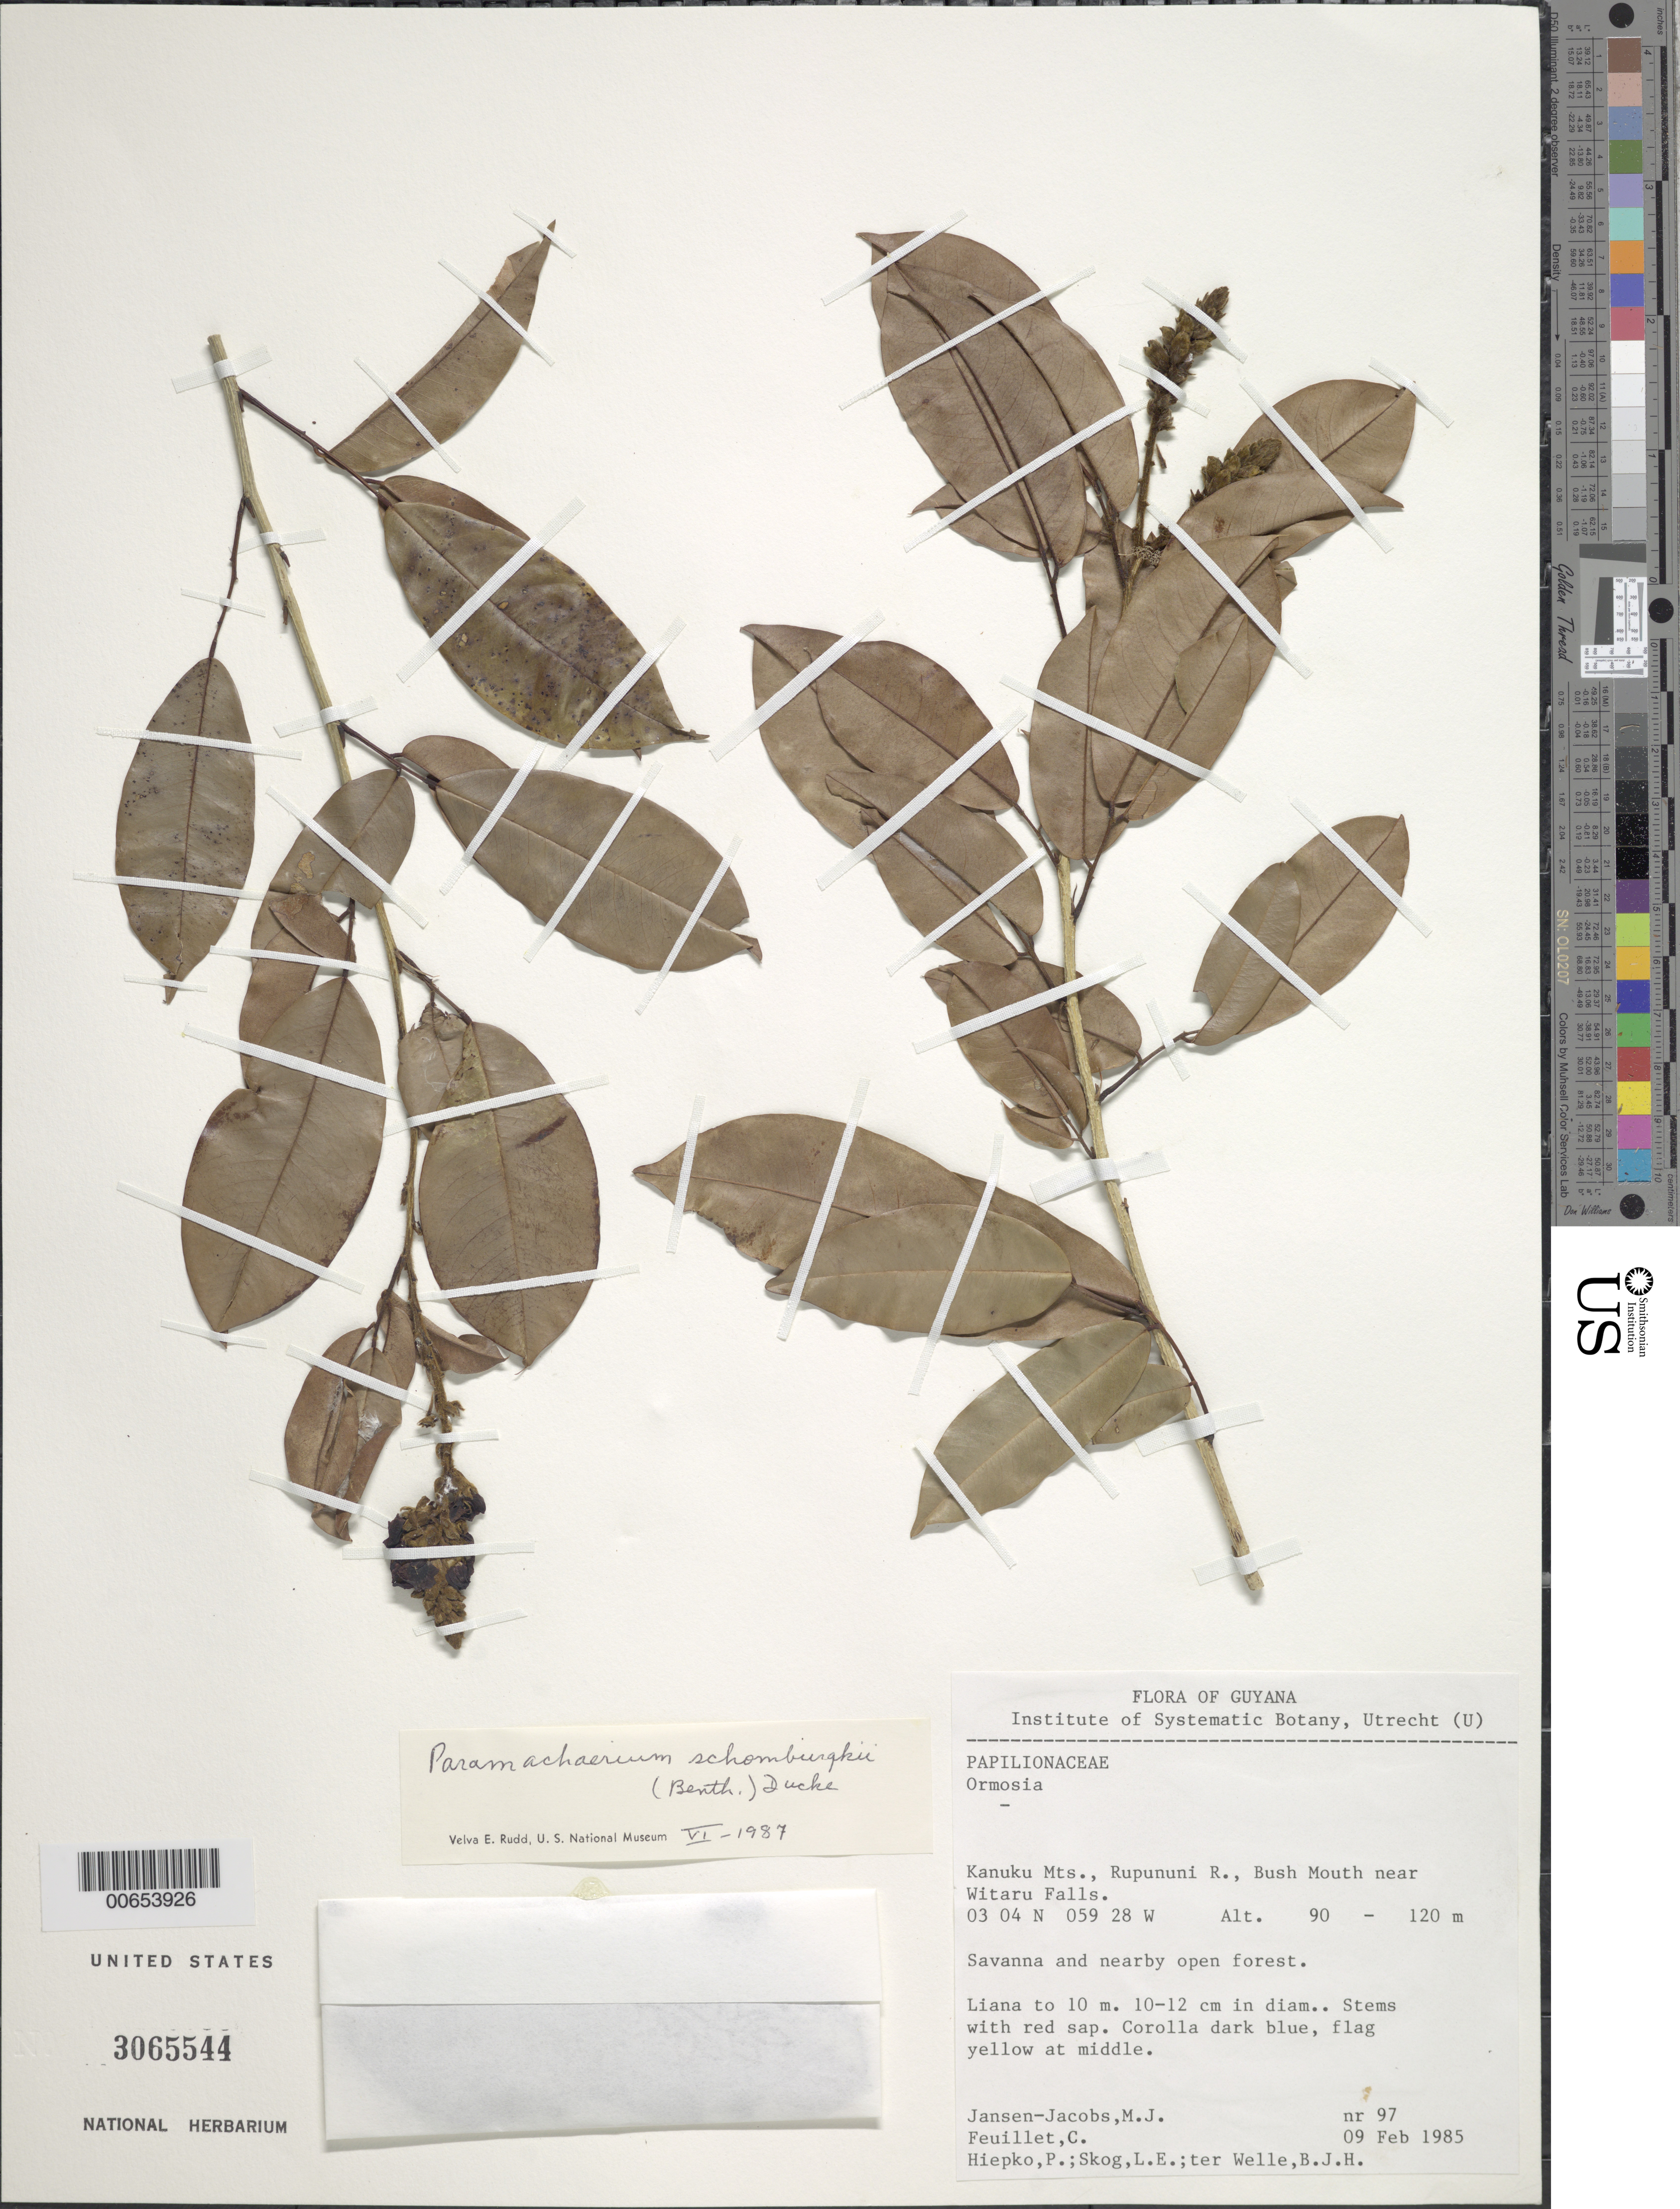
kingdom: Plantae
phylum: Tracheophyta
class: Magnoliopsida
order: Fabales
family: Fabaceae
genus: Paramachaerium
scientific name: Paramachaerium schomburgkii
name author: (Benth.) Ducke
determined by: Rudd, V. E.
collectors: M. J. Jansen-Jacobs, C. Feuillet, P. H. Hiepko, L. E. Skog & B. Welle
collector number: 97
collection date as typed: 9-Feb-85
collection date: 1985-02-09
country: Guyana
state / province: U. Takutu-U. Essequibo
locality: Kanuku Mts., Rupununi R., Bush Mouth near Witaru Falls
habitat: Savanna and nearby open forest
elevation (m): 90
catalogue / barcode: US 3065544